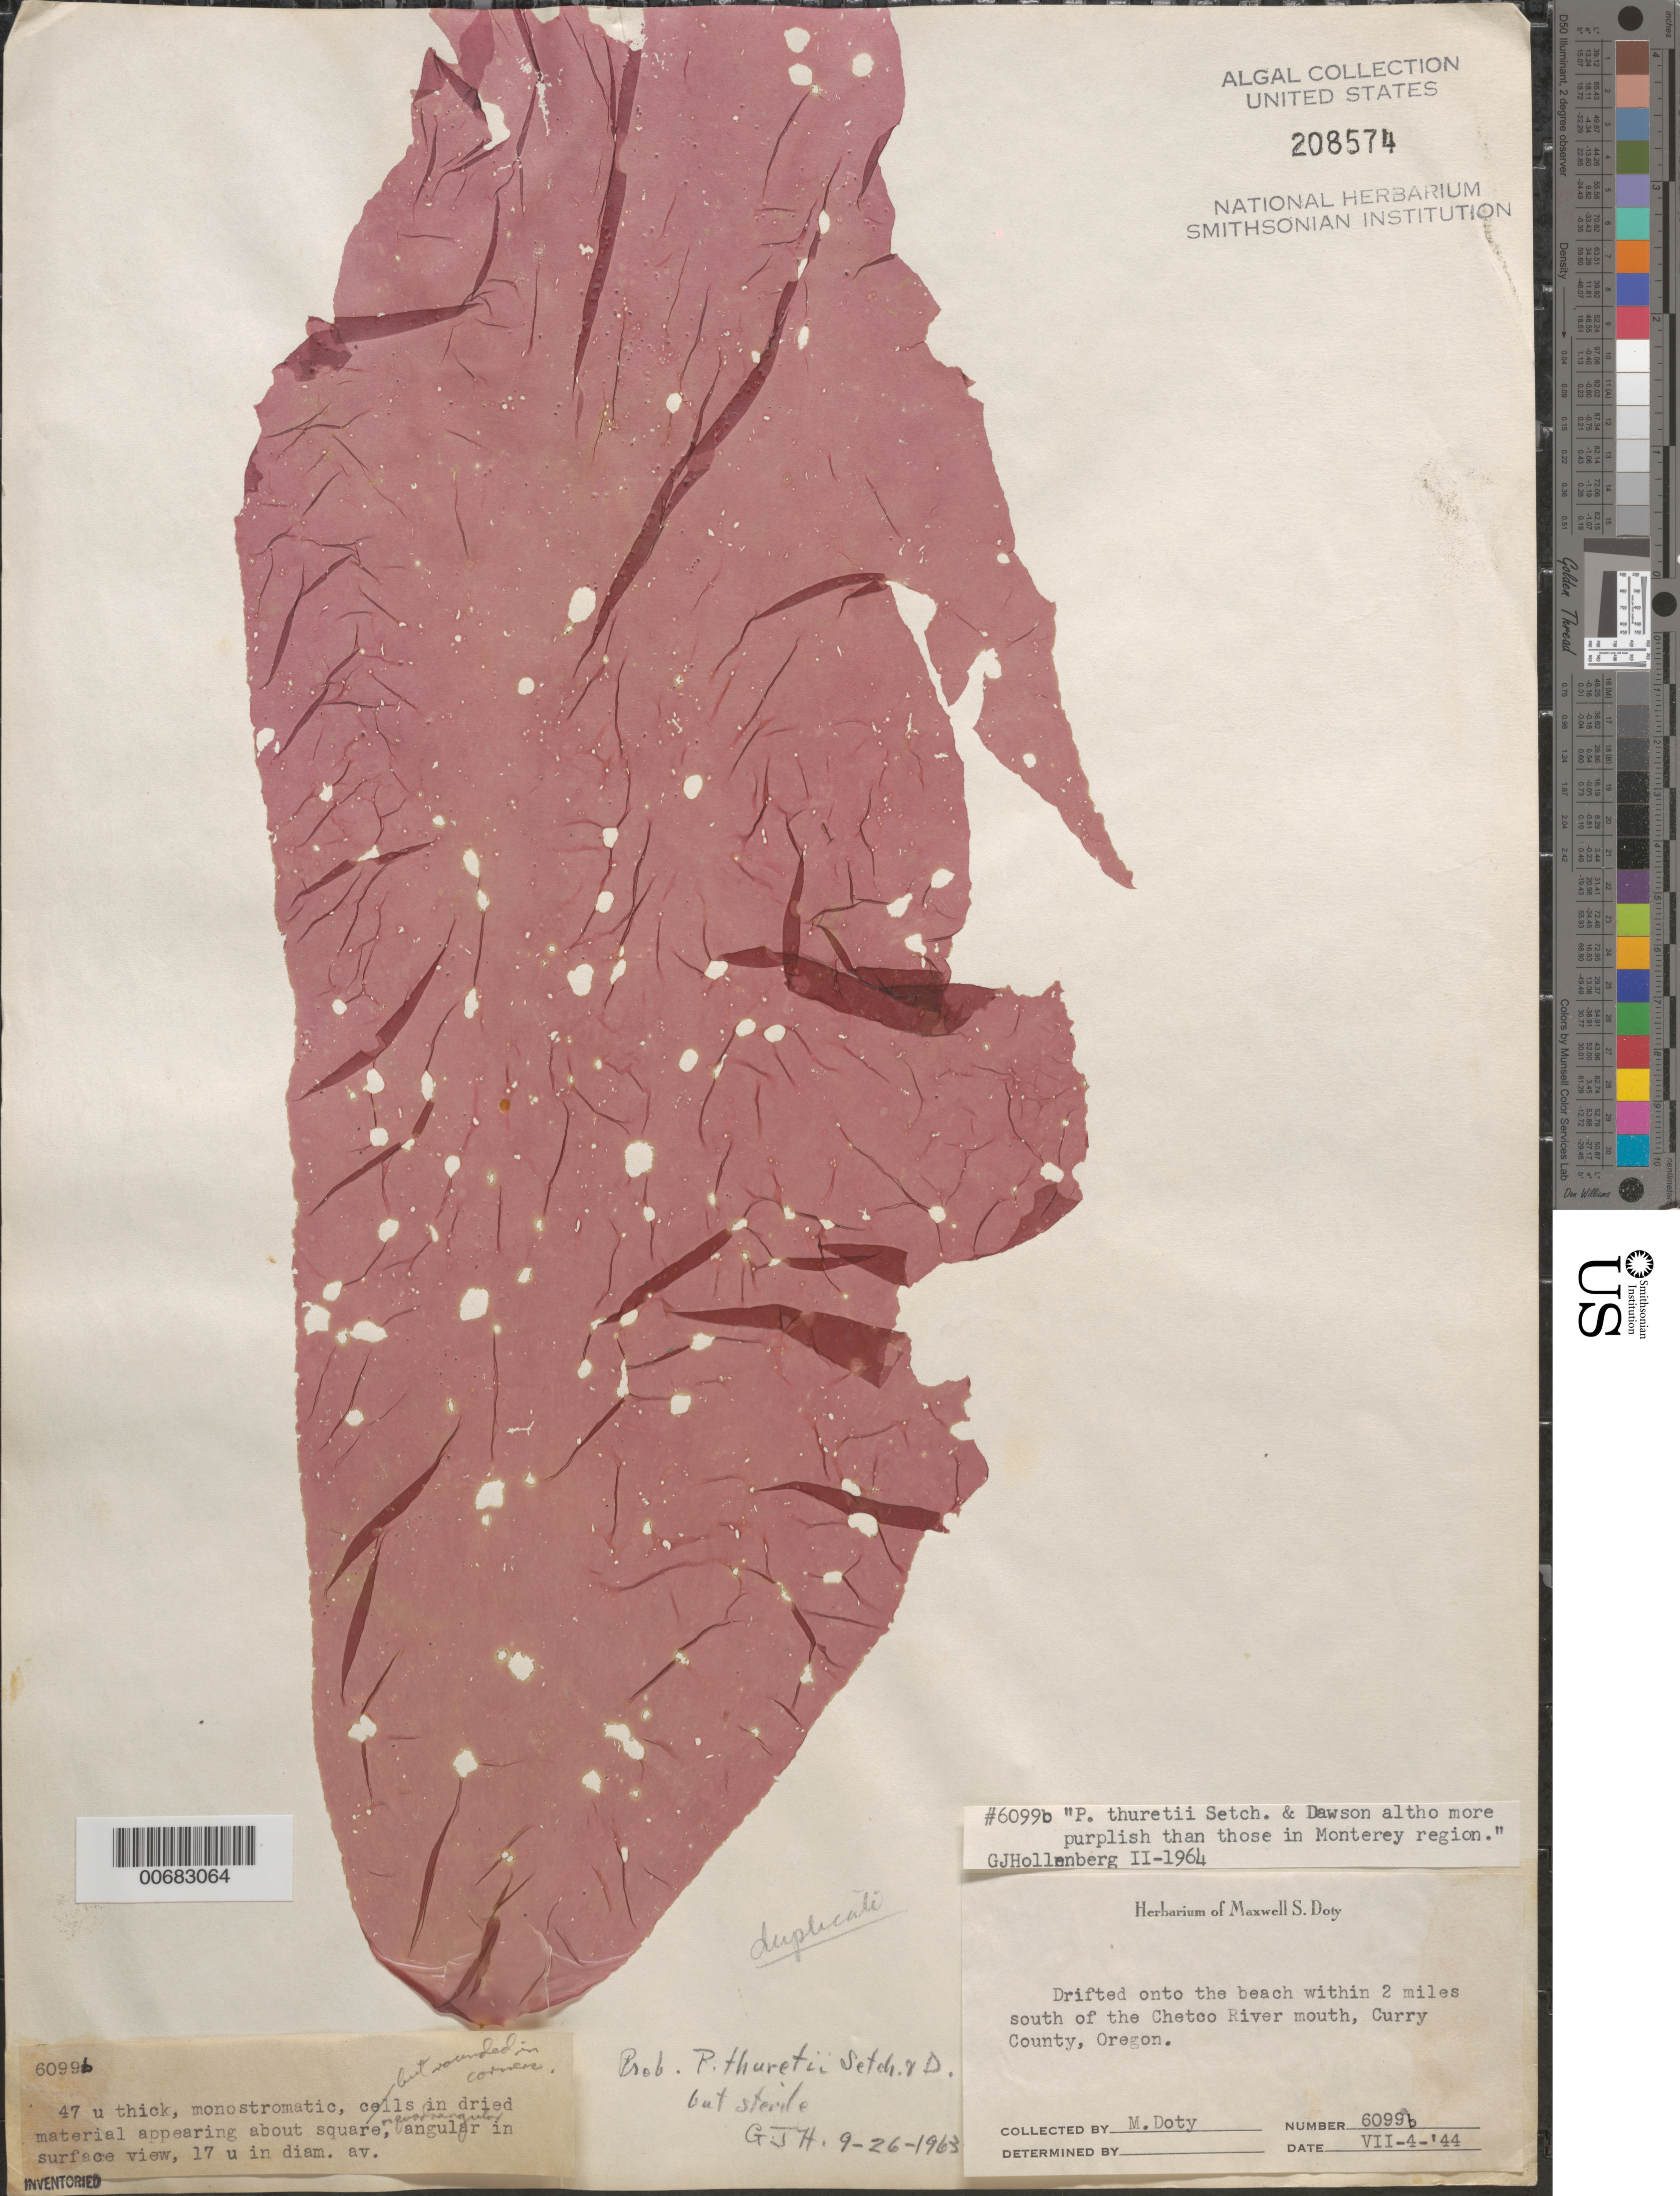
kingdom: Plantae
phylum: Rhodophyta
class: Bangiophyceae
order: Bangiales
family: Bangiaceae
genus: Porphyra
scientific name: Porphyra thuretii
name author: Setch. & E.Y. Dawson in E.Y. Dawson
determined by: Hollenberg, George J.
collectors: M. S. Doty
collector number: MSD 6099b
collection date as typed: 04 Jul 1944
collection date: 1944-07-04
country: United States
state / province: Oregon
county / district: Curry County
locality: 2 miles south of Chetco River mouth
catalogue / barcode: US 208574